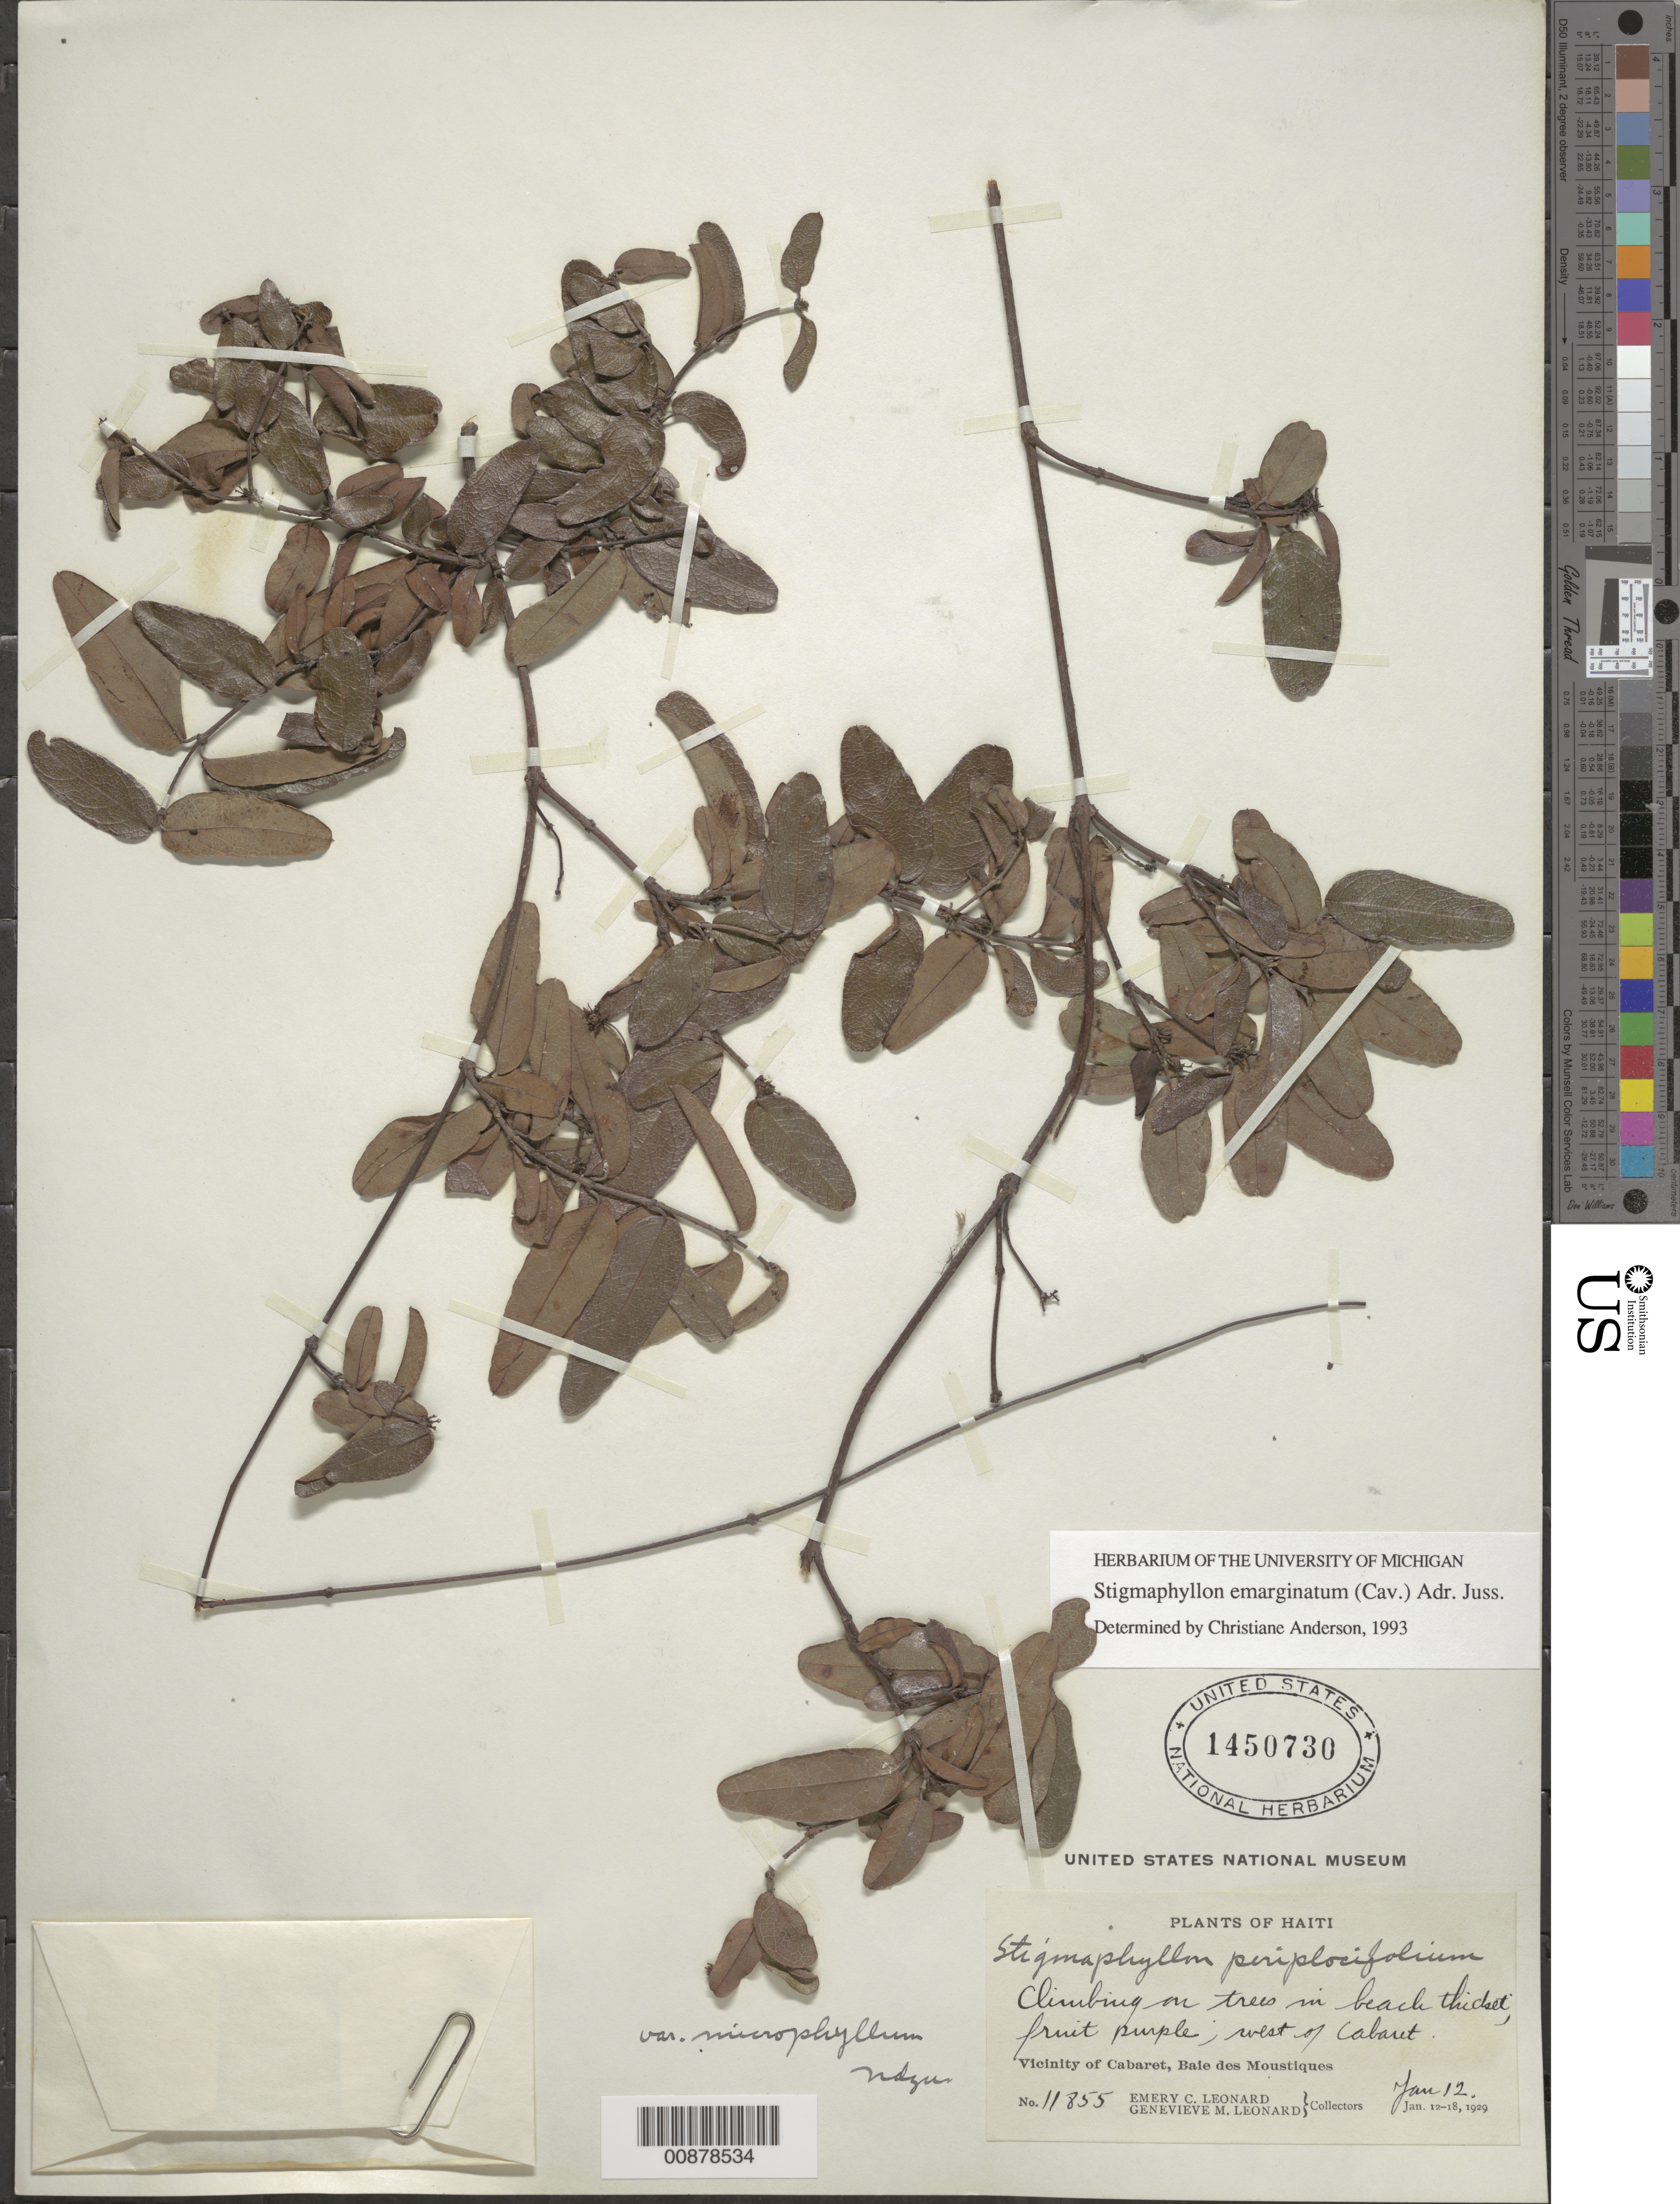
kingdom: Plantae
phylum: Tracheophyta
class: Magnoliopsida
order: Malpighiales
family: Malpighiaceae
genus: Stigmaphyllon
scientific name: Stigmaphyllon emarginatum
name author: (Cav.) A. Juss.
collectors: E. C. Leonard & G. M. Leonard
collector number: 11855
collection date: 1929-01-12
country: Haiti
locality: West of Cabaret. Vicinity of Cabaret, Baie des Moustiques.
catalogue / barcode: US 1450730